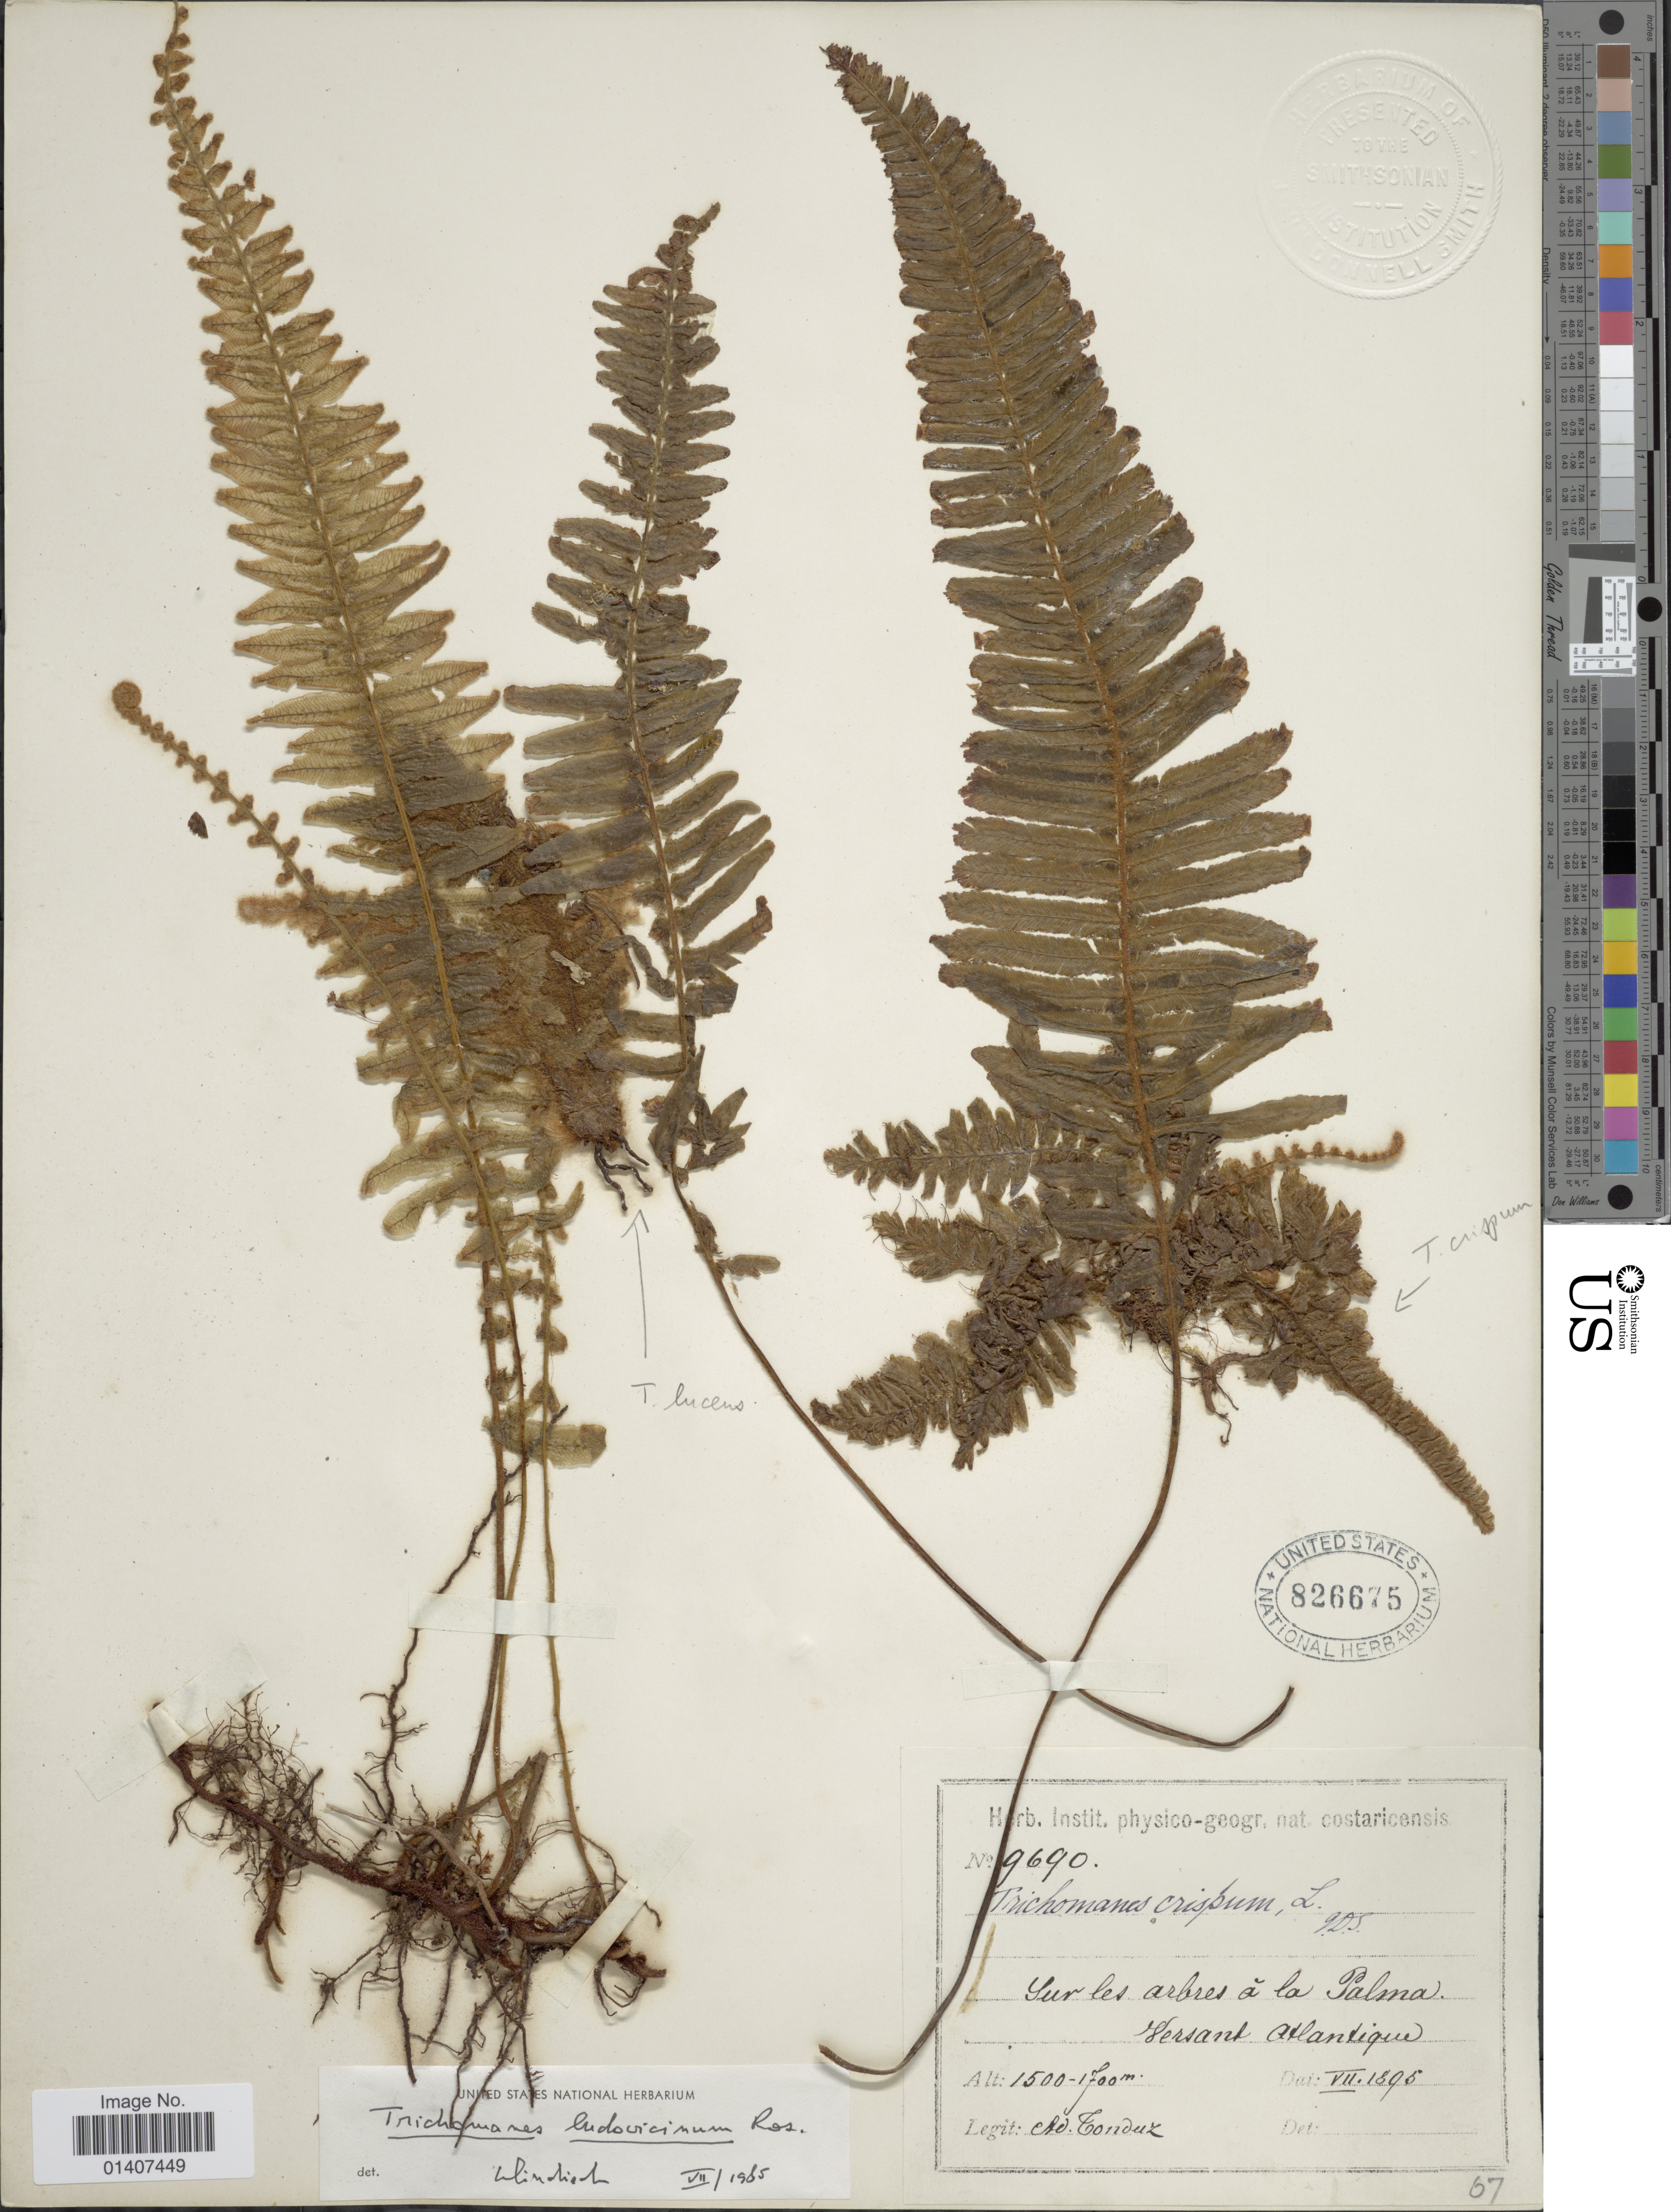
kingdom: Plantae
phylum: Tracheophyta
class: Polypodiopsida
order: Hymenophyllales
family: Hymenophyllaceae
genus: Trichomanes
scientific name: Trichomanes ludovicinum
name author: Rosenst.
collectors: A. Tonduz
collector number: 9690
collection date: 1895-07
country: Costa Rica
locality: Sur les arbres a la Palma, Versant Atlantique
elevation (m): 1500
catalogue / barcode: US 826675